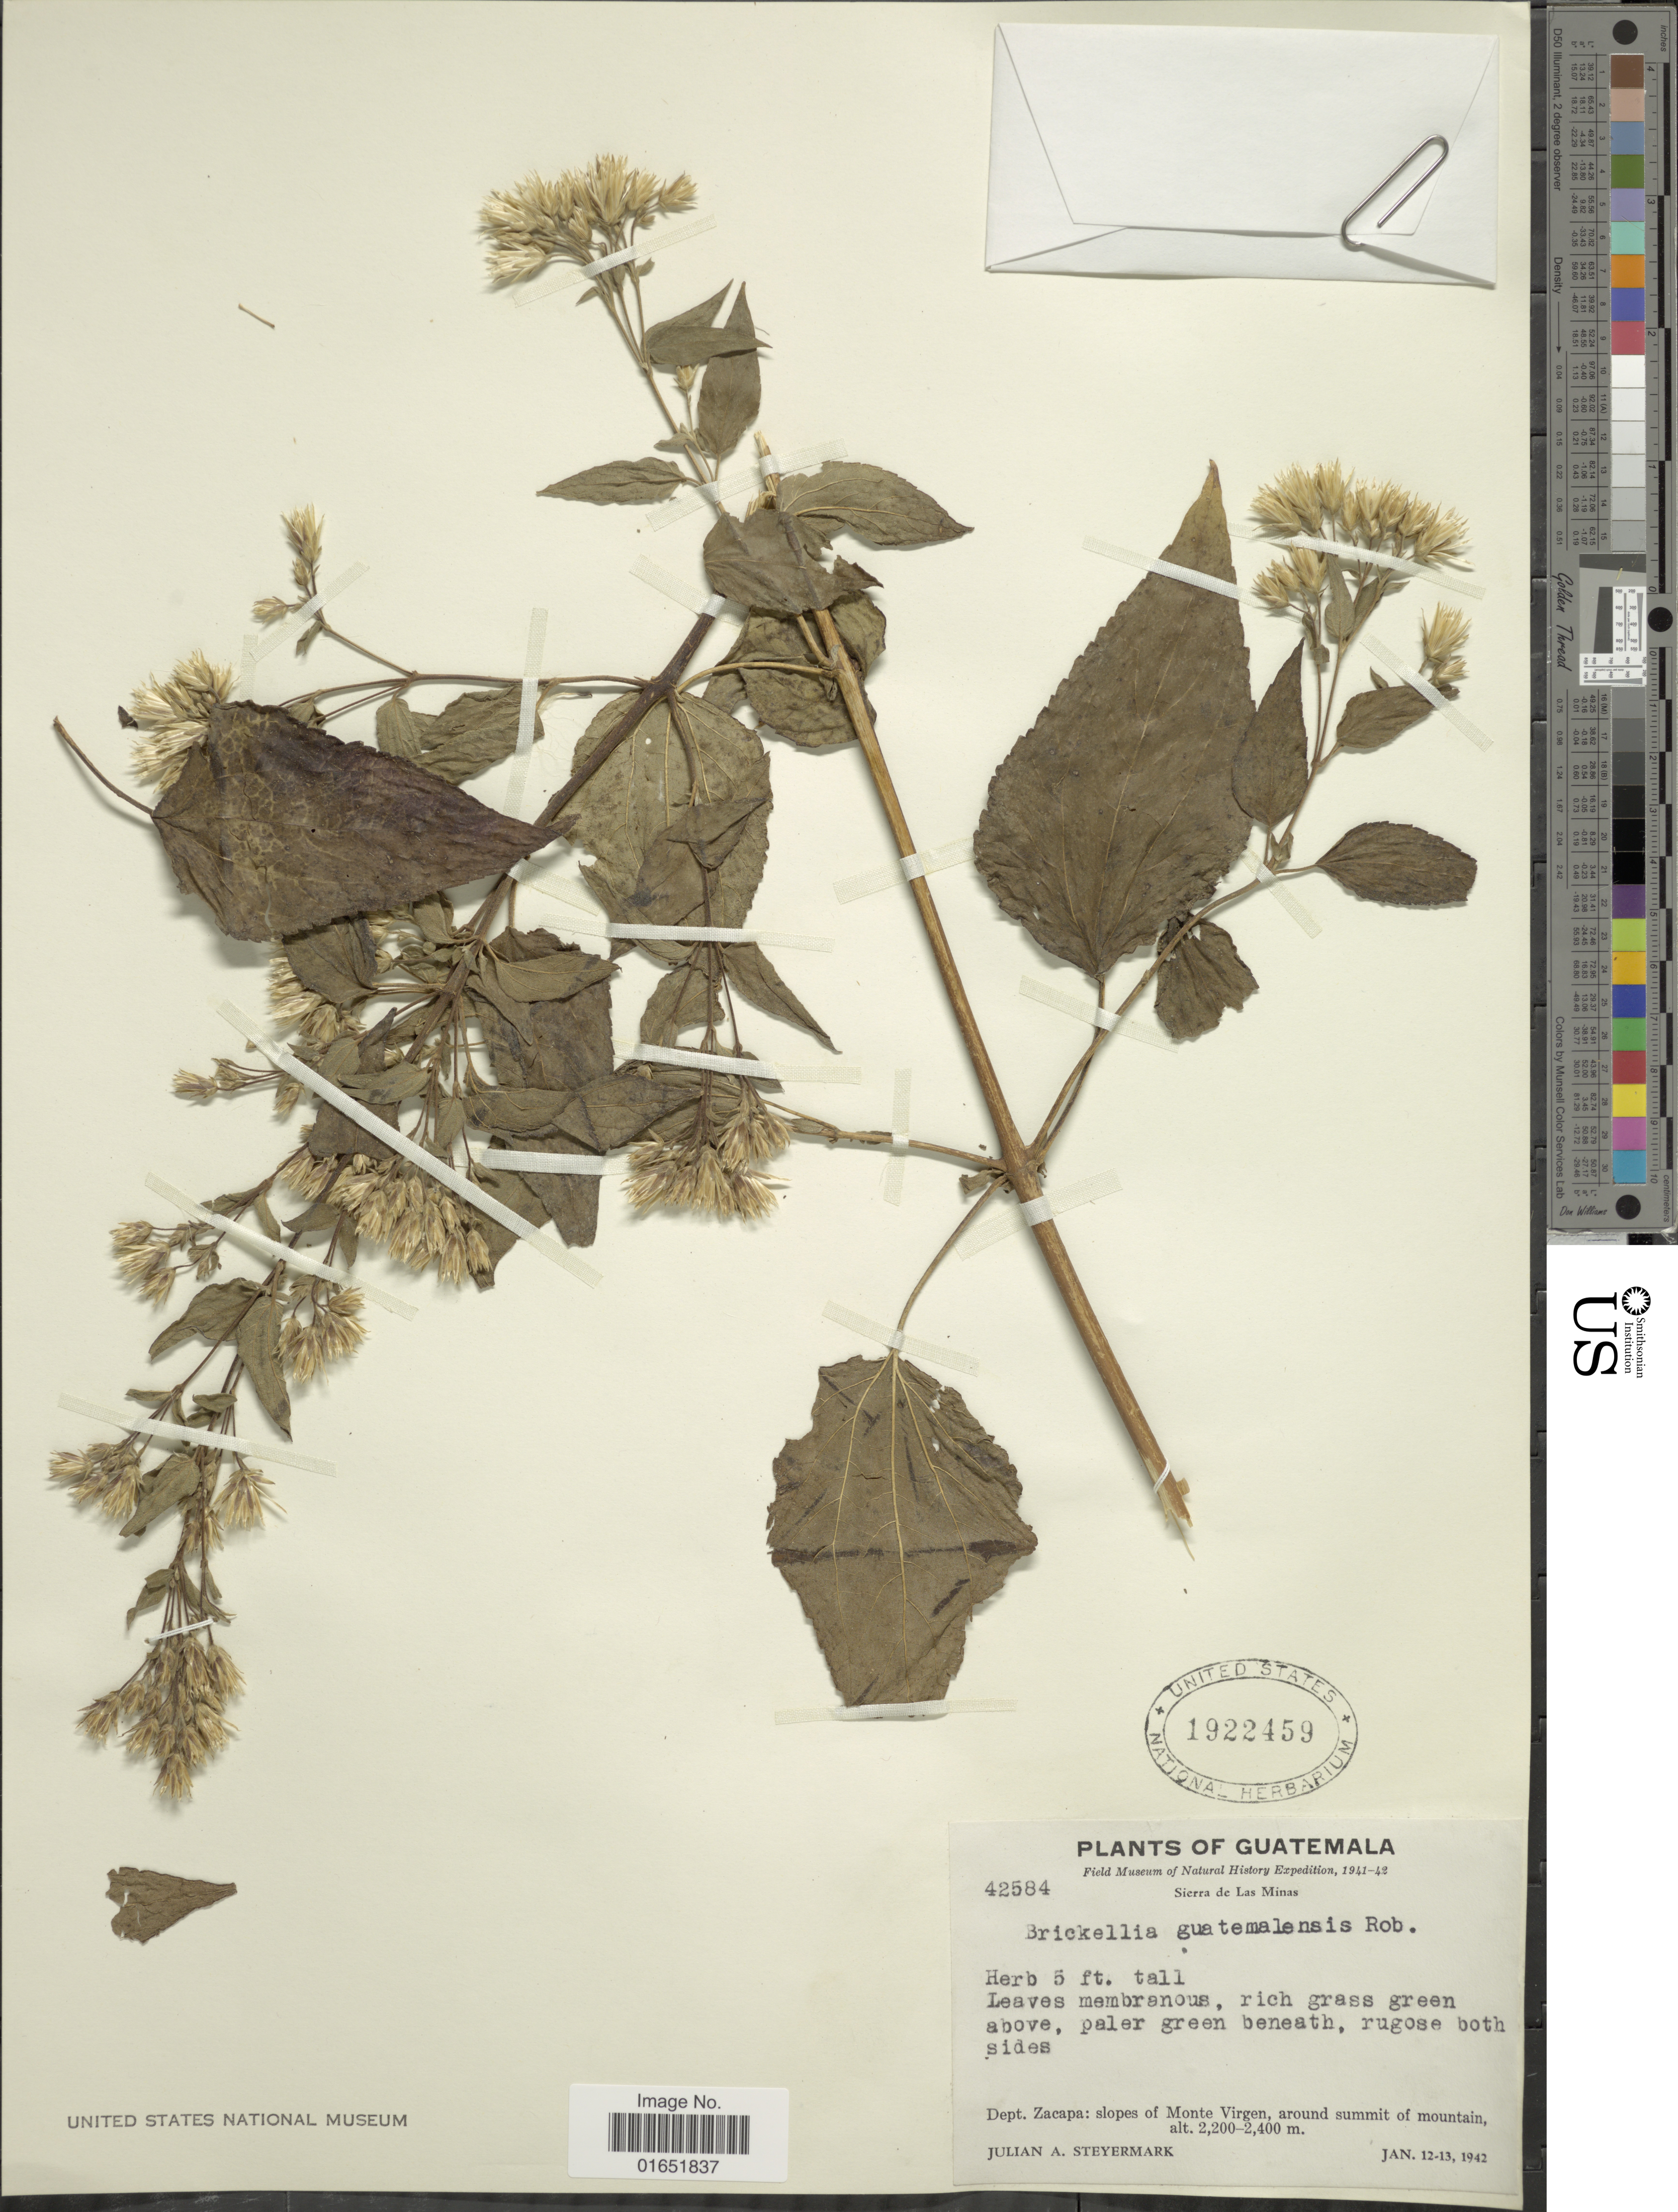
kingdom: Plantae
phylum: Tracheophyta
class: Magnoliopsida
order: Asterales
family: Asteraceae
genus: Brickellia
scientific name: Brickellia guatemalensis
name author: B.L. Rob.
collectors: J. Steyermark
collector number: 42584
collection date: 1942-01-12/1942-01-13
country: Guatemala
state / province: Zacapa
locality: Dept. Zacapa: slopes of Monte Virgen, around summit of mountain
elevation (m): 2200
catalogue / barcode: US 1922459